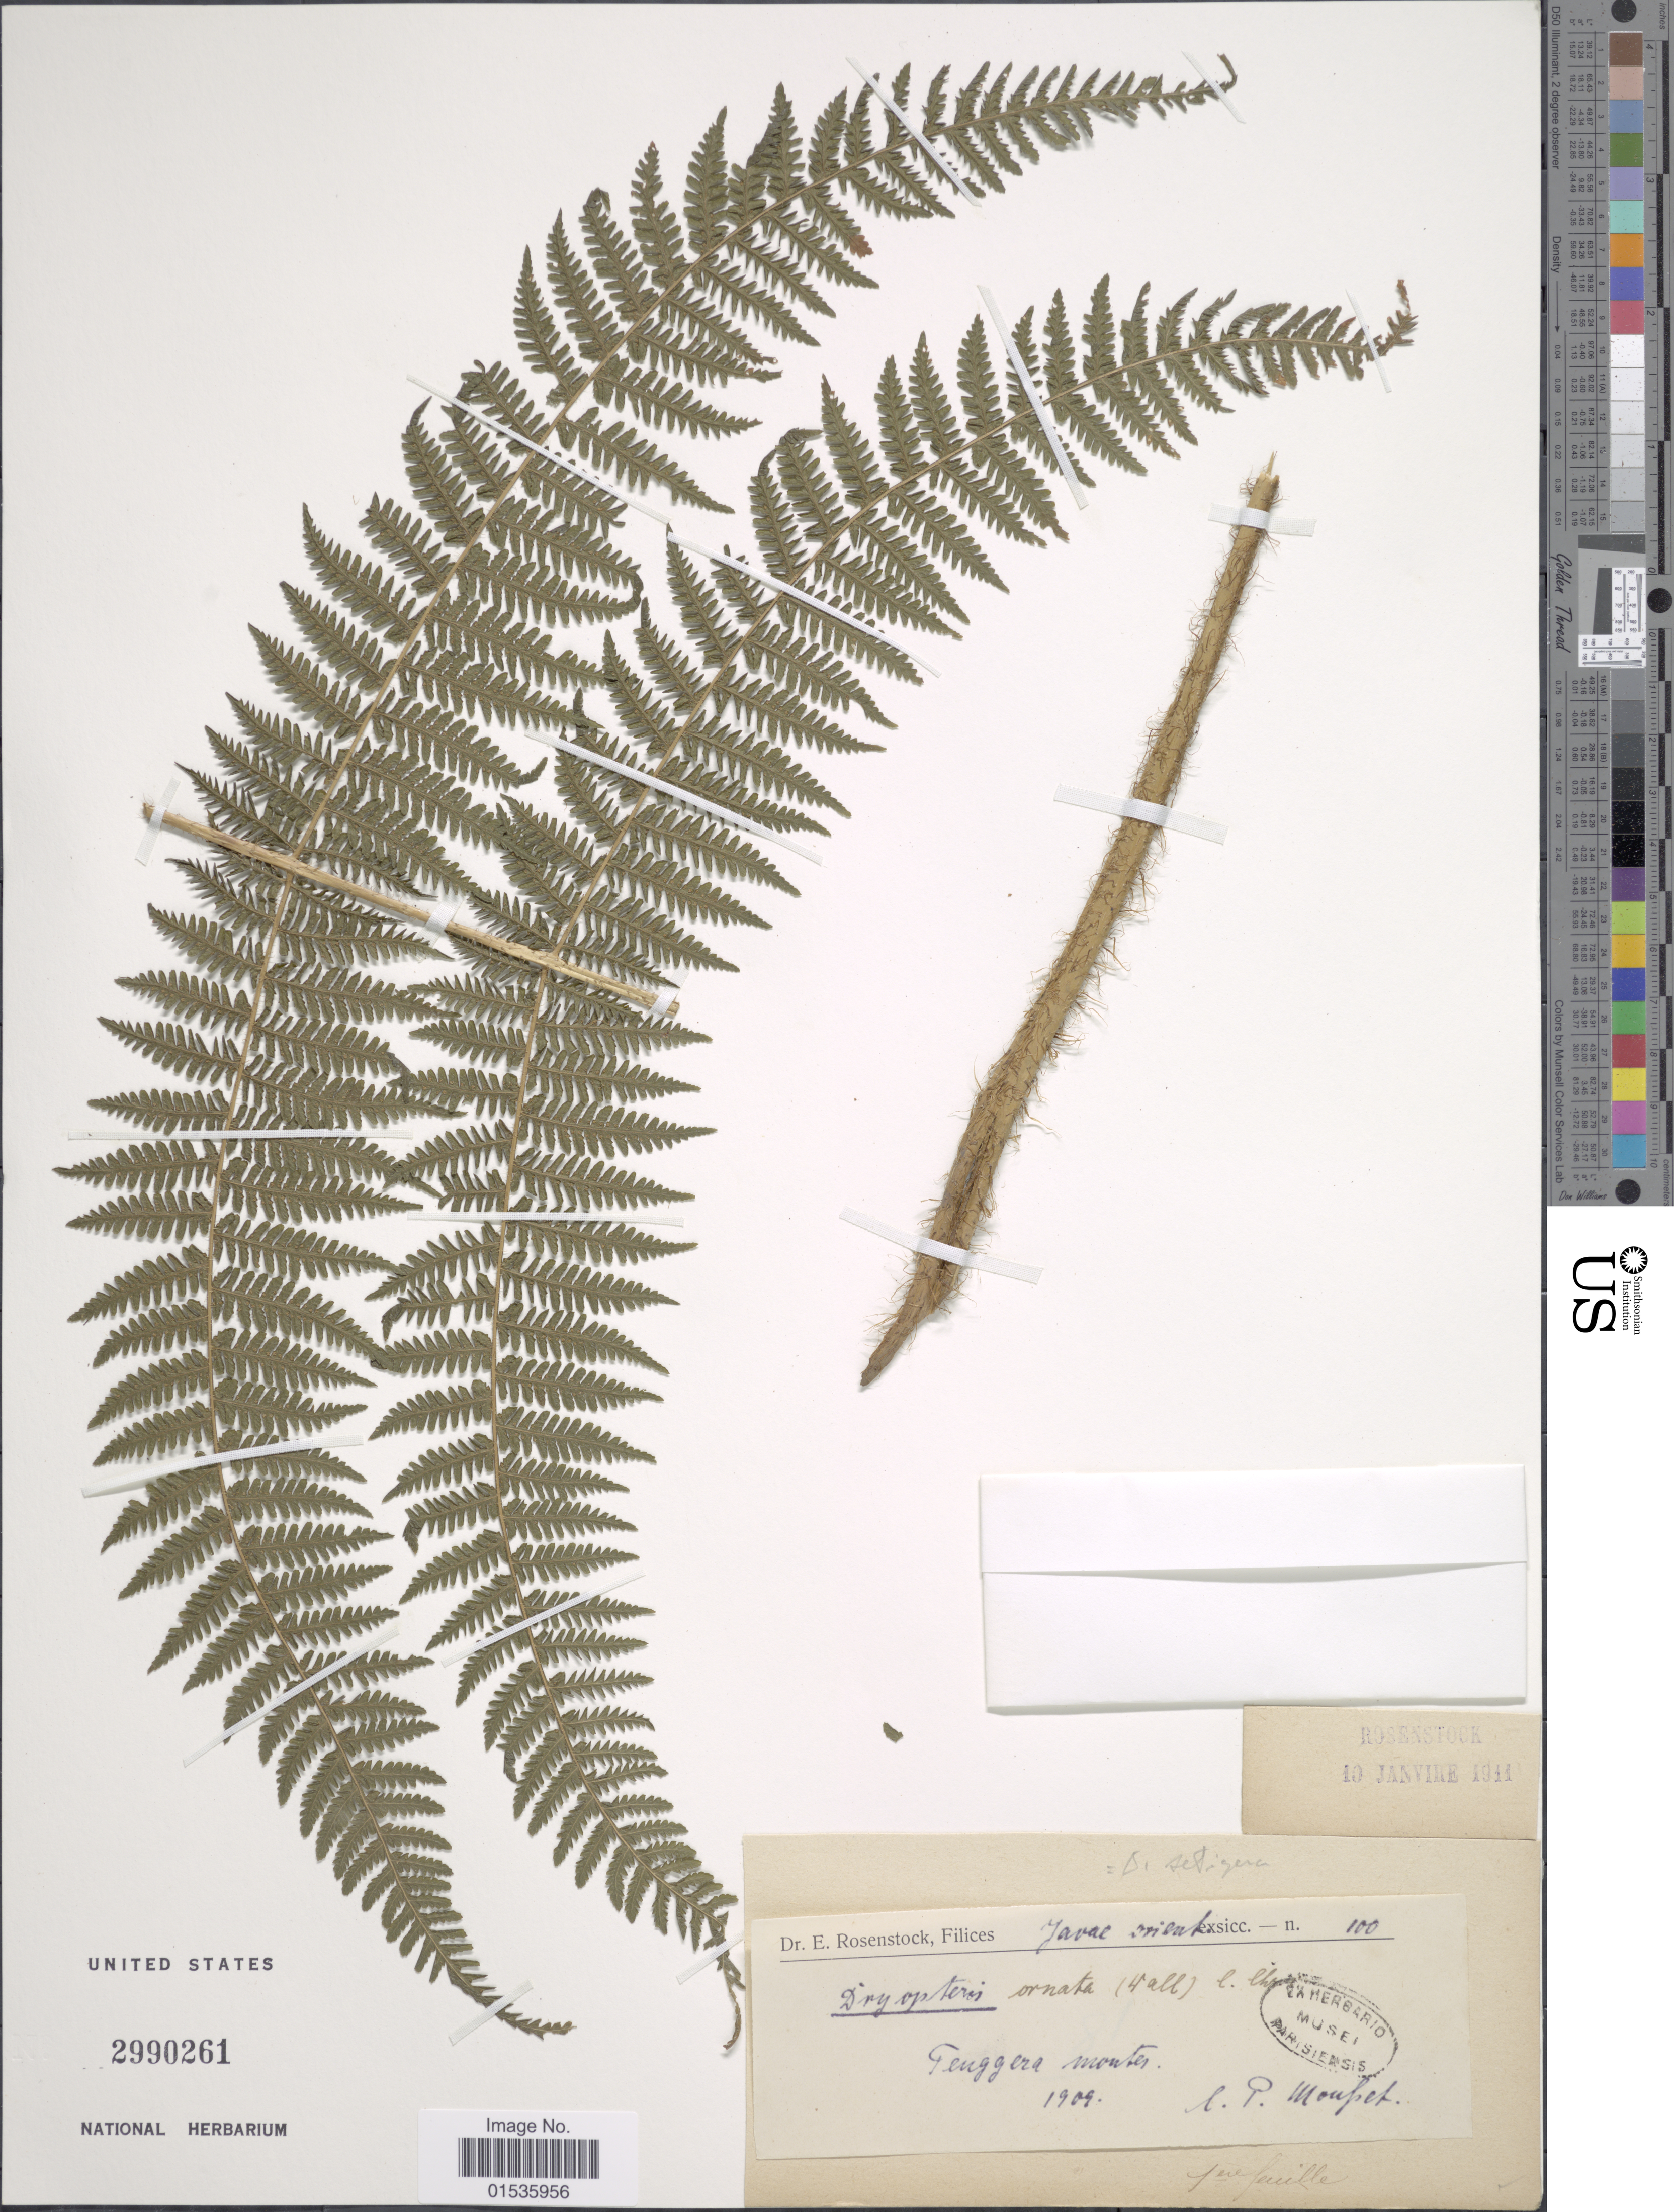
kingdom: Plantae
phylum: Tracheophyta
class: Polypodiopsida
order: Polypodiales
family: Thelypteridaceae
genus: Macrothelypteris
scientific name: Macrothelypteris setigera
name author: (Gaudich.) Ching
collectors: M. Mousset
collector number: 100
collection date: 1909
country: Indonesia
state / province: Java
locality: Javae orient. Tenggera montes.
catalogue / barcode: US 2990261